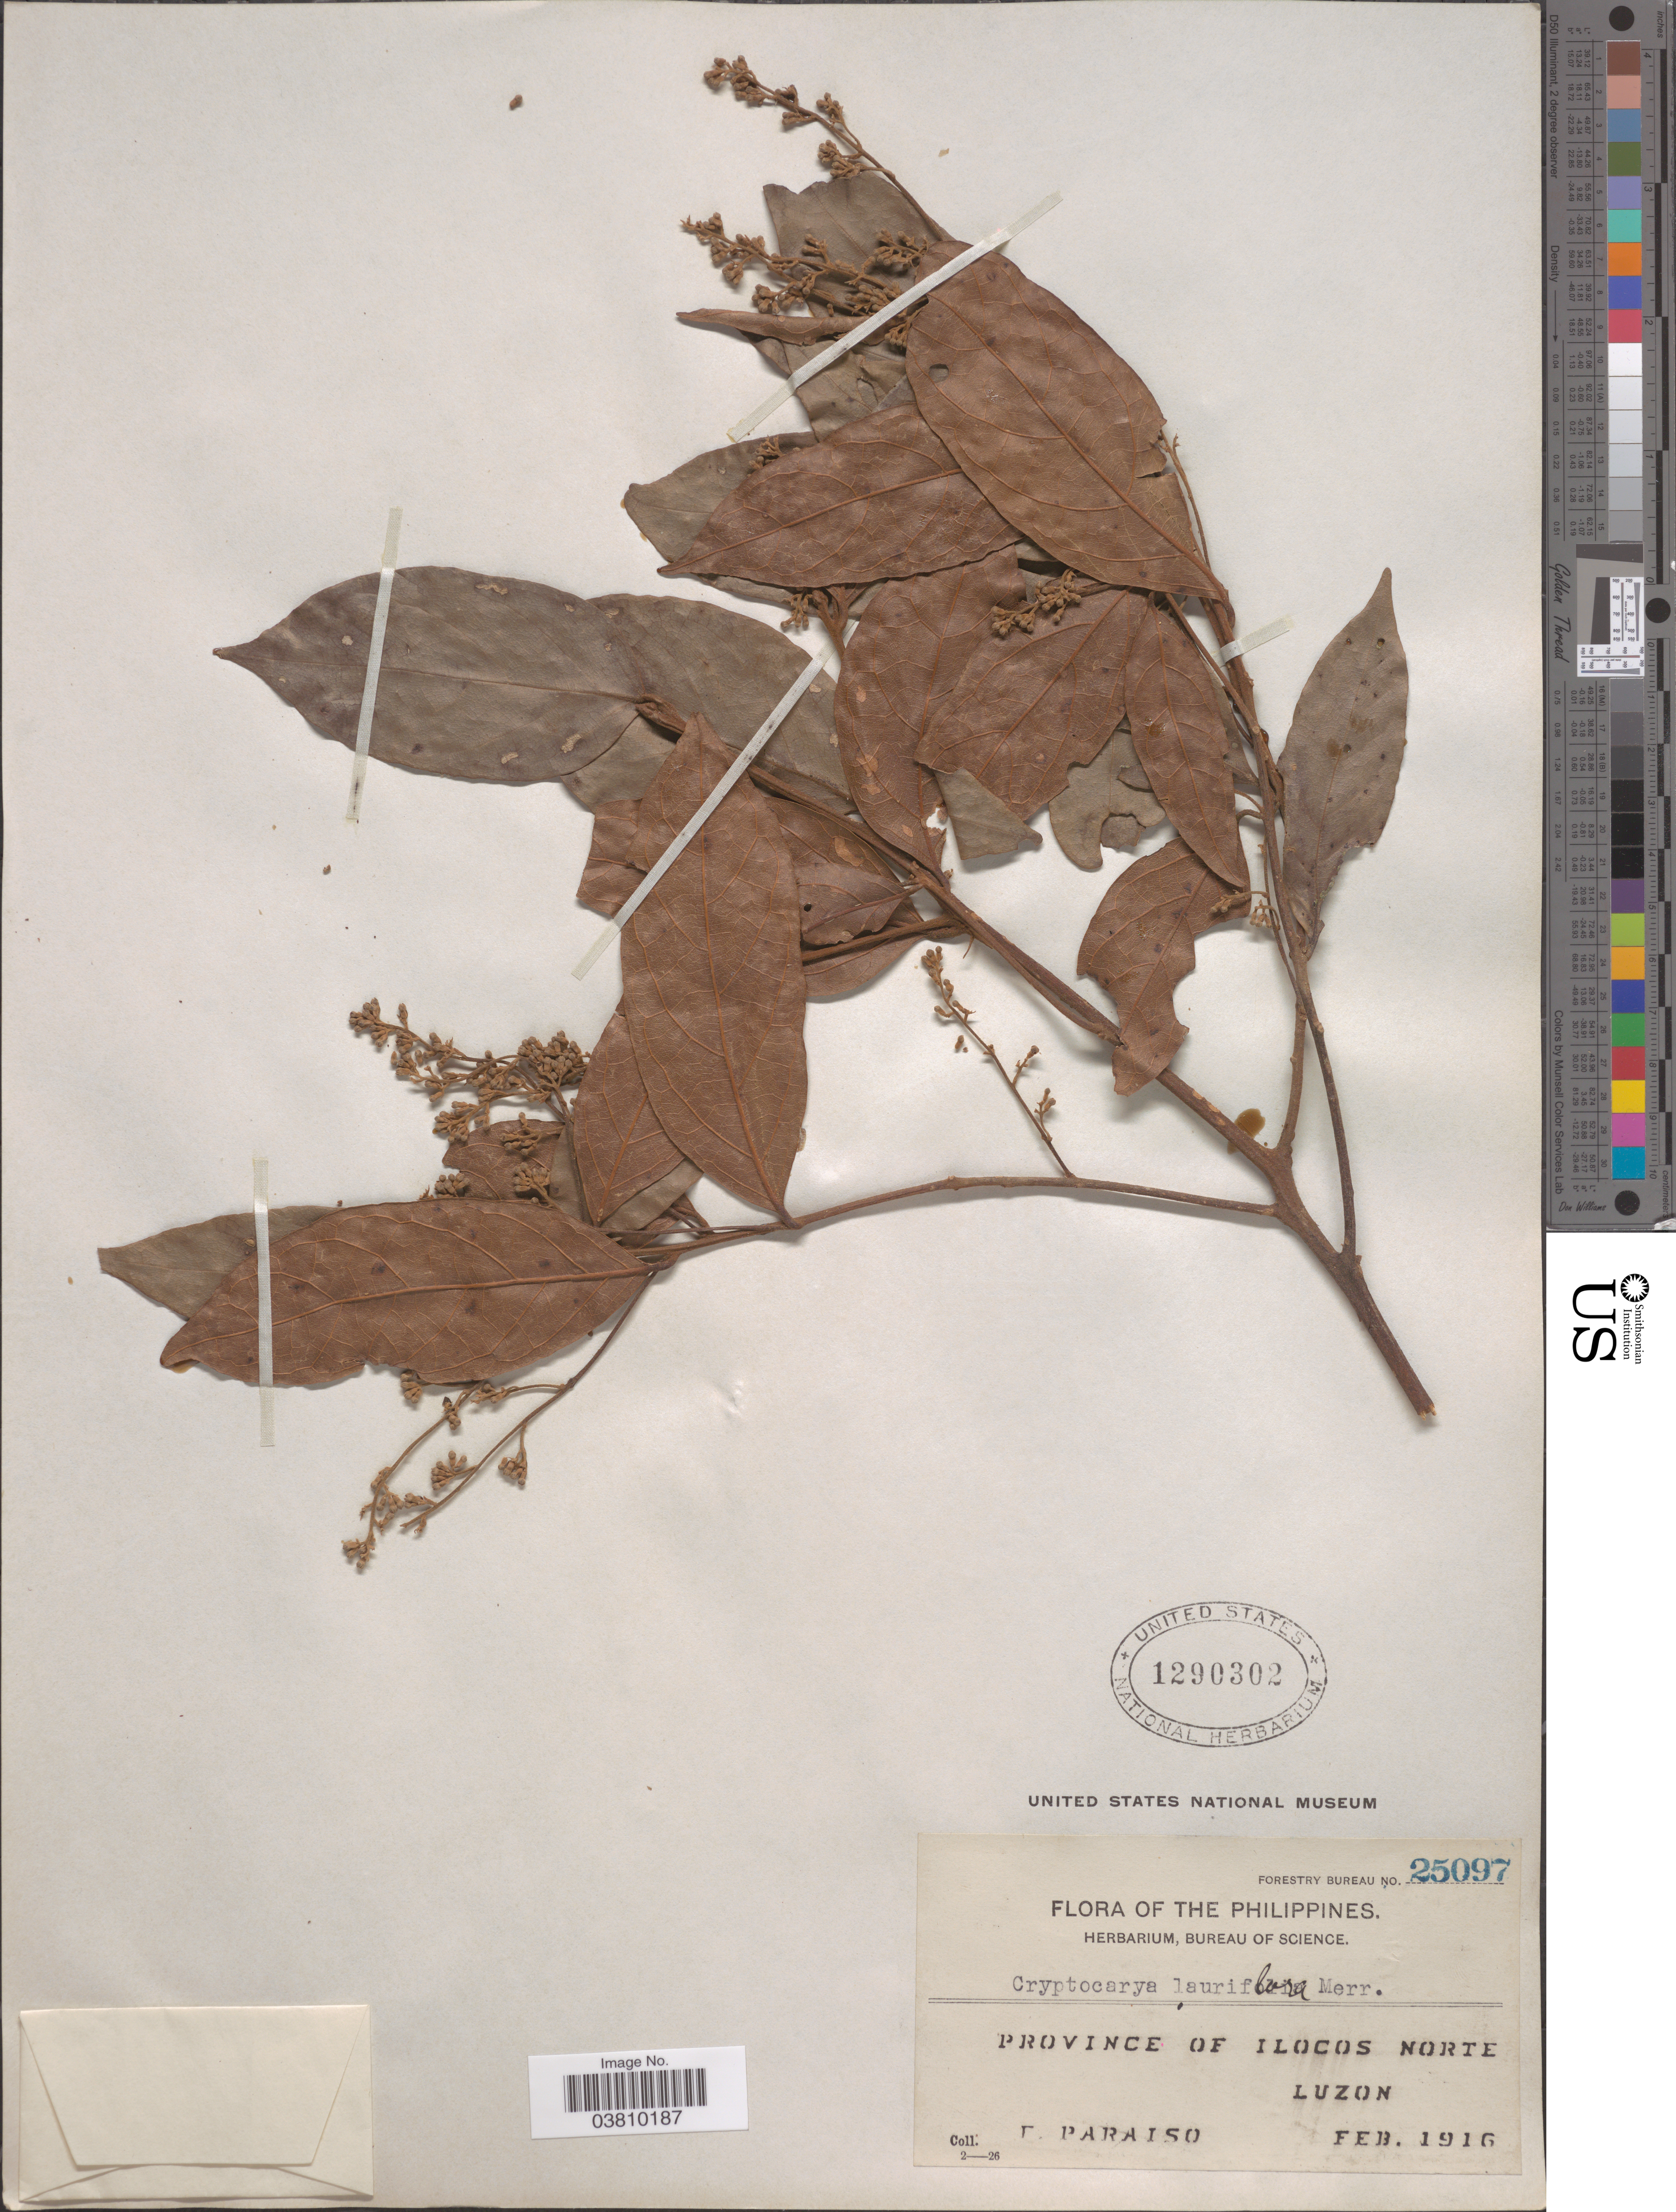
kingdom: Plantae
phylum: Tracheophyta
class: Magnoliopsida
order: Laurales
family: Lauraceae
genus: Cryptocarya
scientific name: Cryptocarya lauriflora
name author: (Blanco) Merr.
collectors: T. Paraiso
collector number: Forestry Bureau 25097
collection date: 1916-02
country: Philippines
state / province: Ilocos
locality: Province of Ilocos Norte, Luzon.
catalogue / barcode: US 1290302